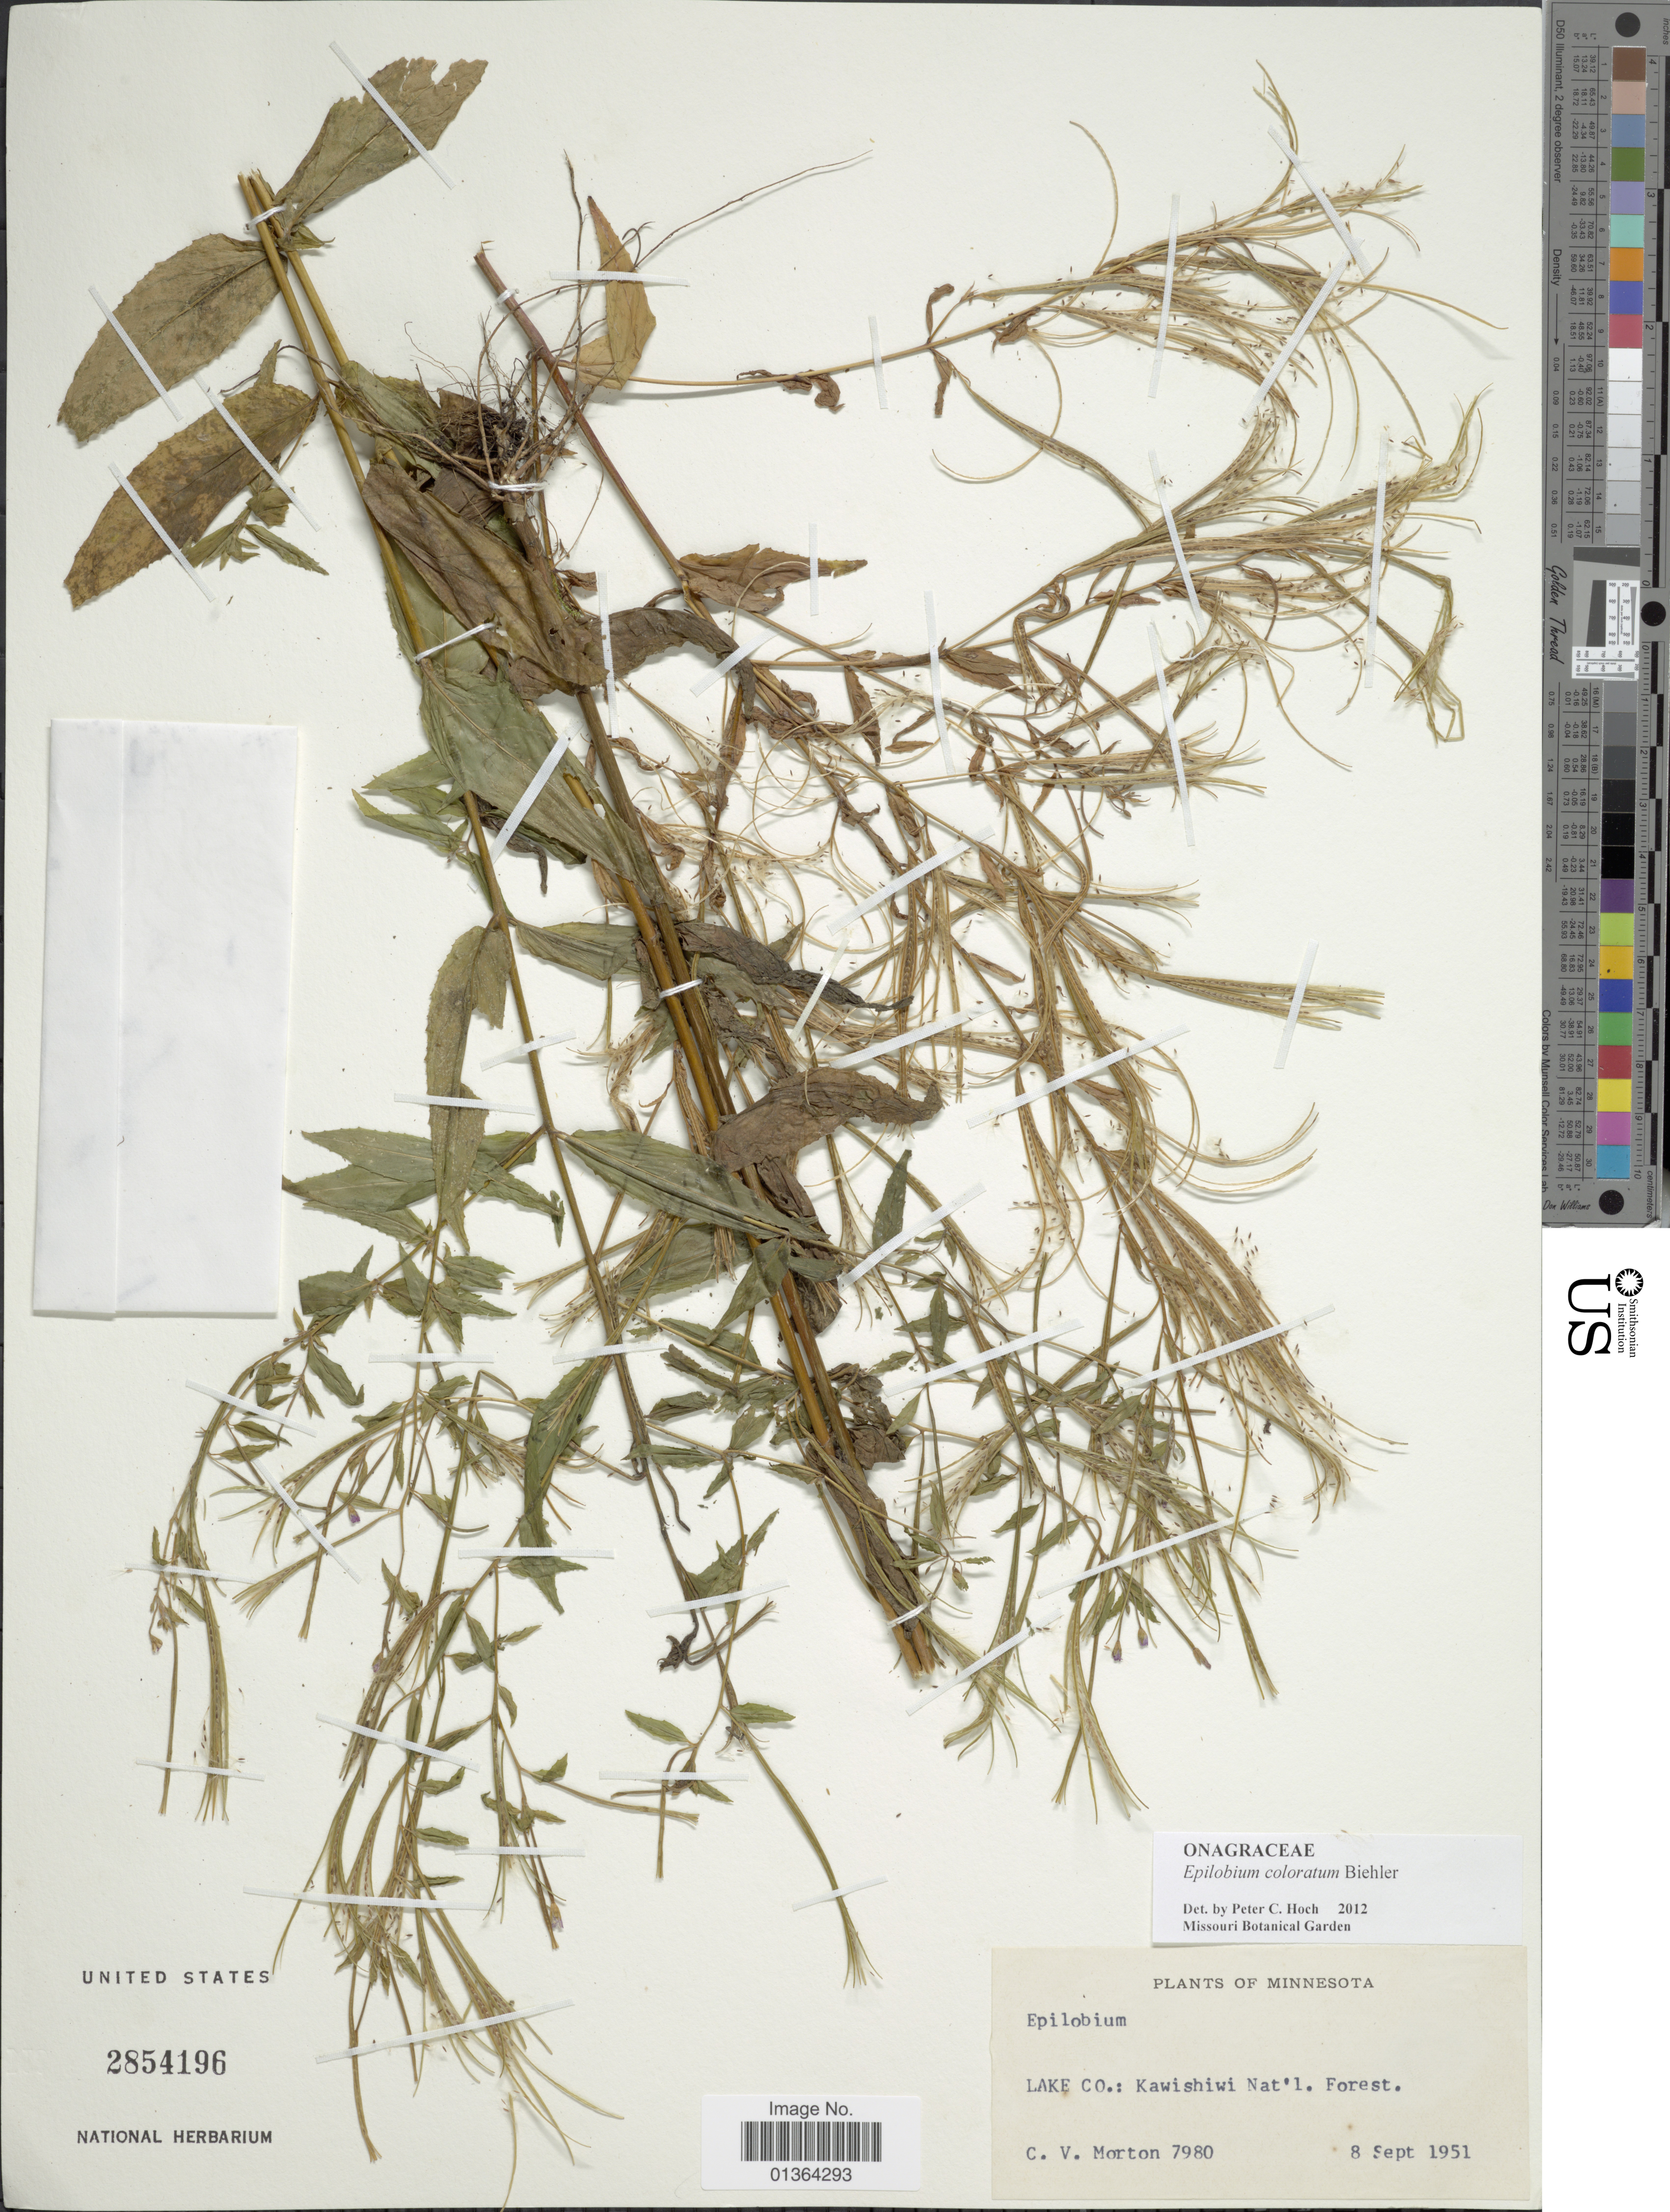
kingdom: Plantae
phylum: Tracheophyta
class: Magnoliopsida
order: Myrtales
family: Onagraceae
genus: Epilobium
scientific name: Epilobium coloratum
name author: Biehler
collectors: C. V. Morton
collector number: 7980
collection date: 1951-09-08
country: United States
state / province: Minnesota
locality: Lake Co.: Kawishiwi Nat'l.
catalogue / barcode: US 2854196